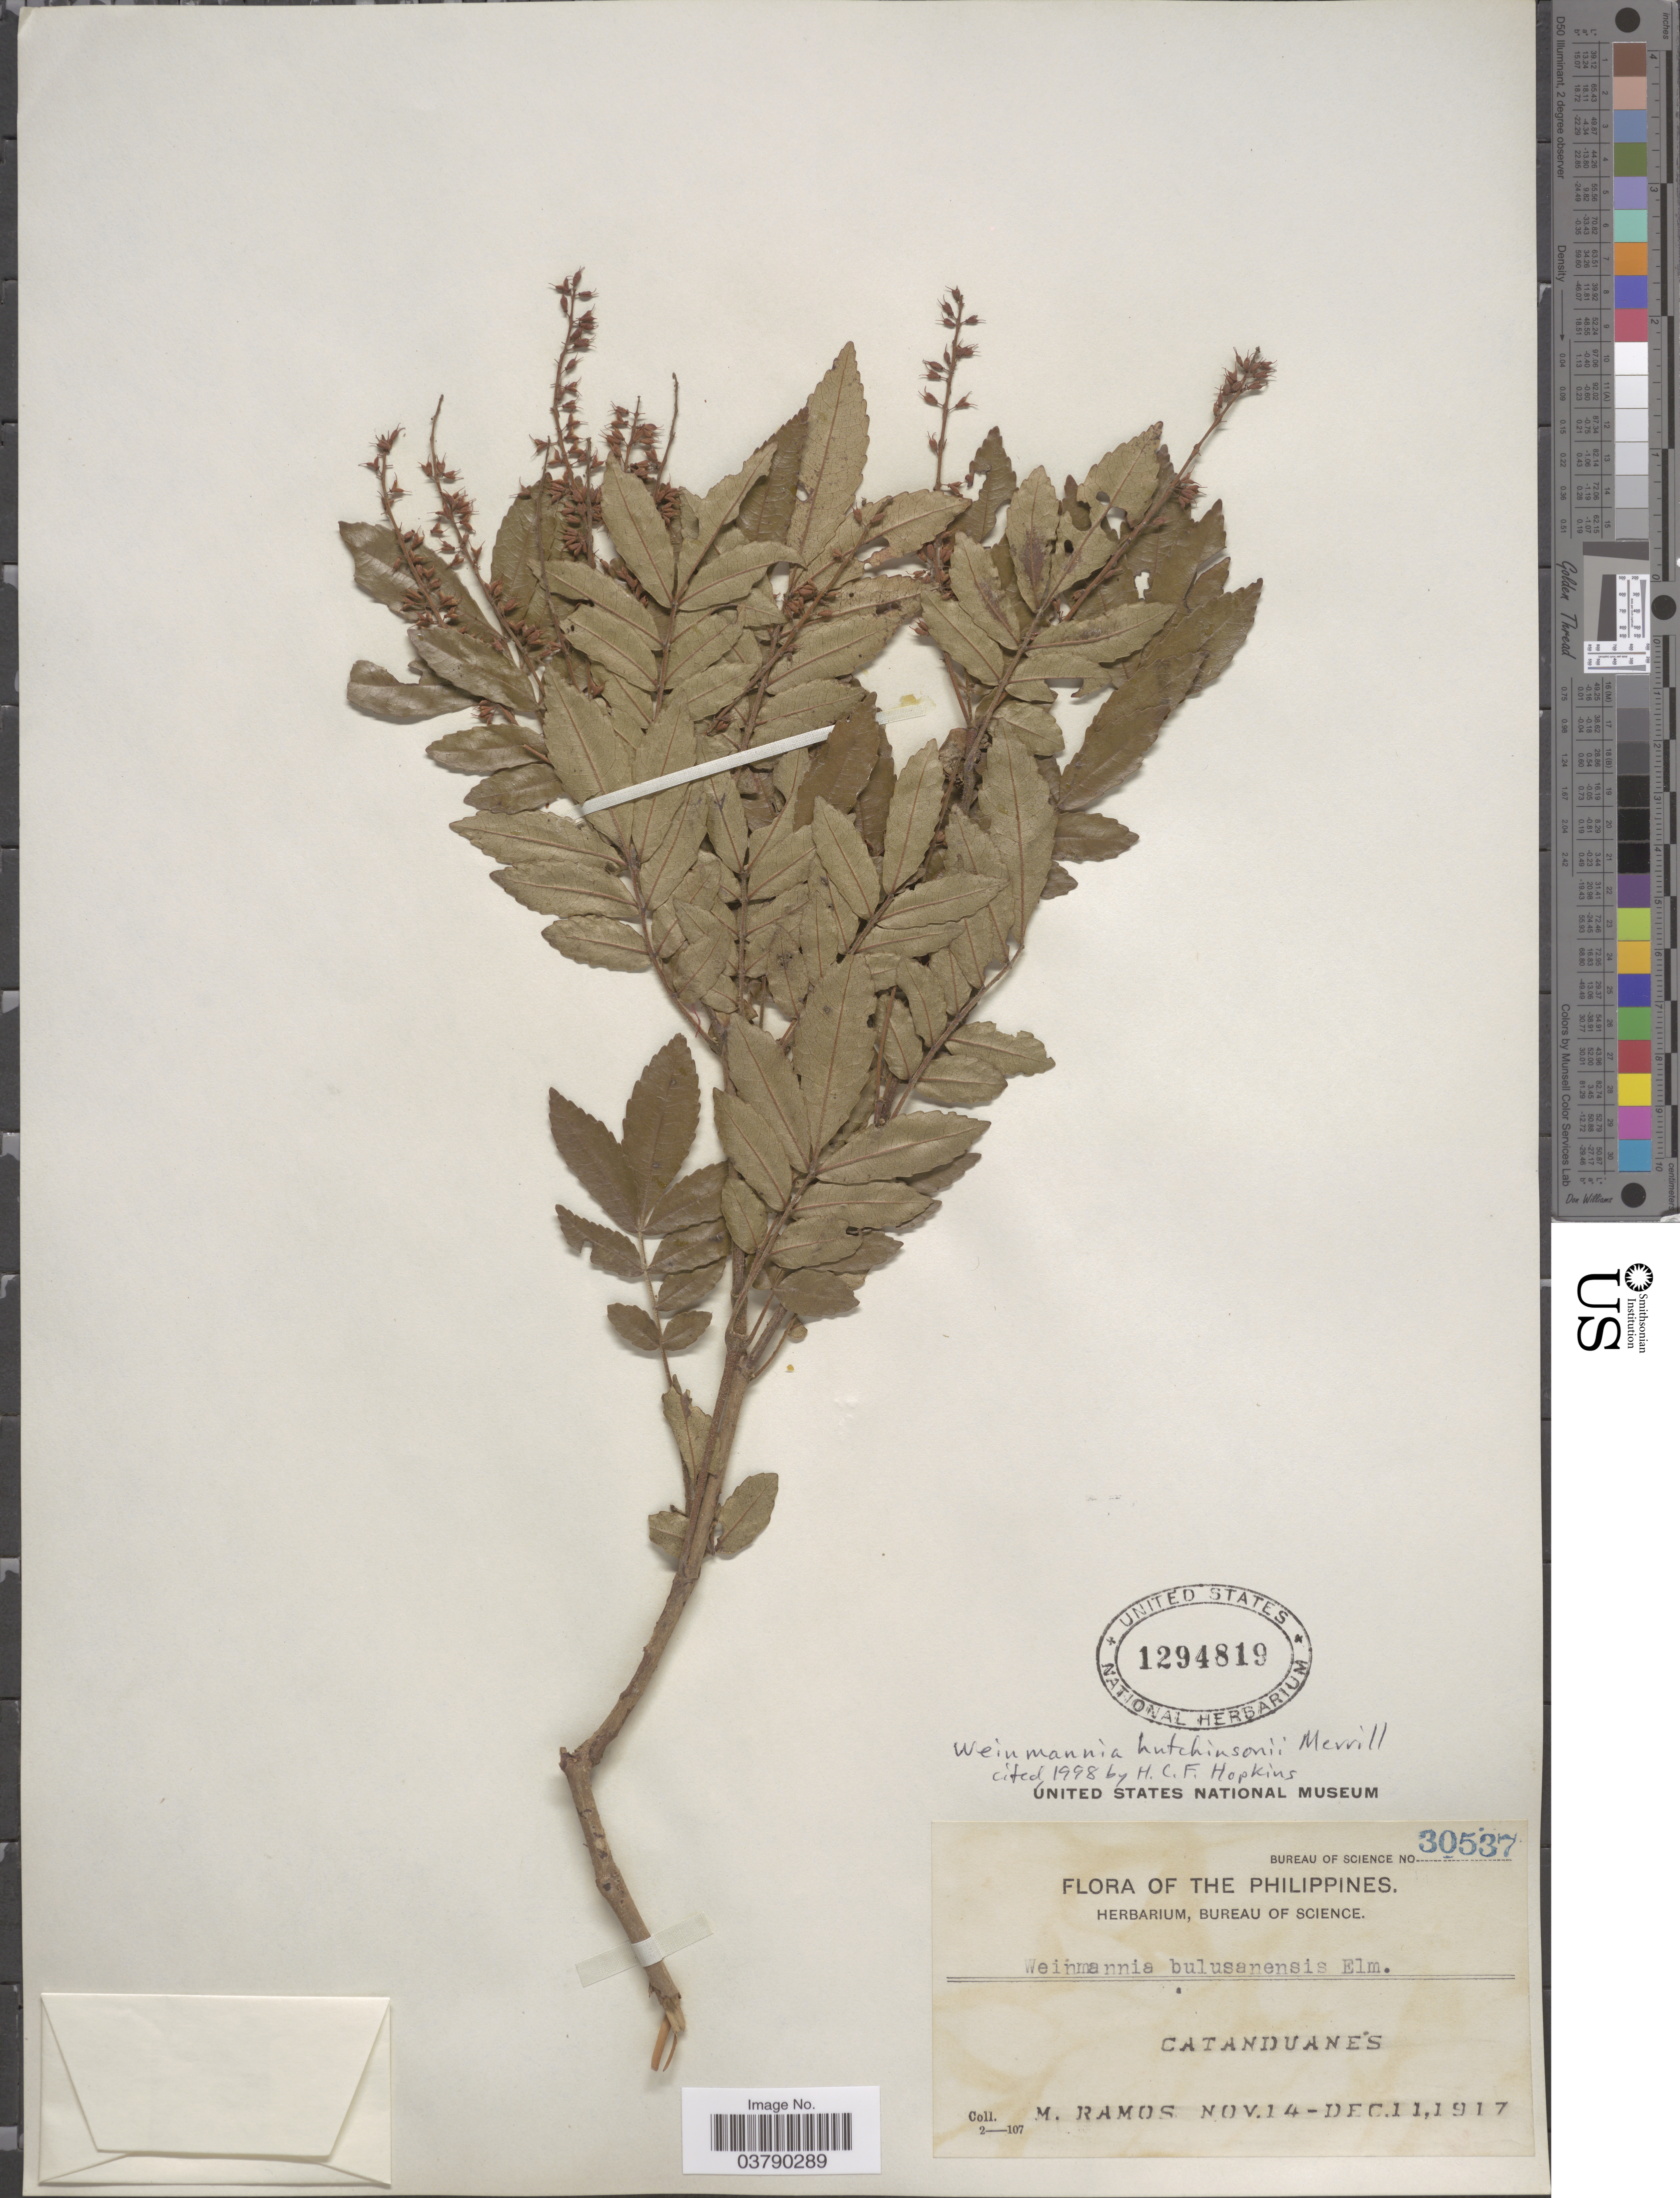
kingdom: Plantae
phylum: Tracheophyta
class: Magnoliopsida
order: Oxalidales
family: Cunoniaceae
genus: Pterophylla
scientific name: Pterophylla hutchinsonii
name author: (Merr.) Pillon & H.C. Hopkins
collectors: M. Ramos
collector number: Bureau of Science 30537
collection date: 1917-11-14/1917-12-11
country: Philippines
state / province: Bicol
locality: Catanduanes.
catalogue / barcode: US 1294819